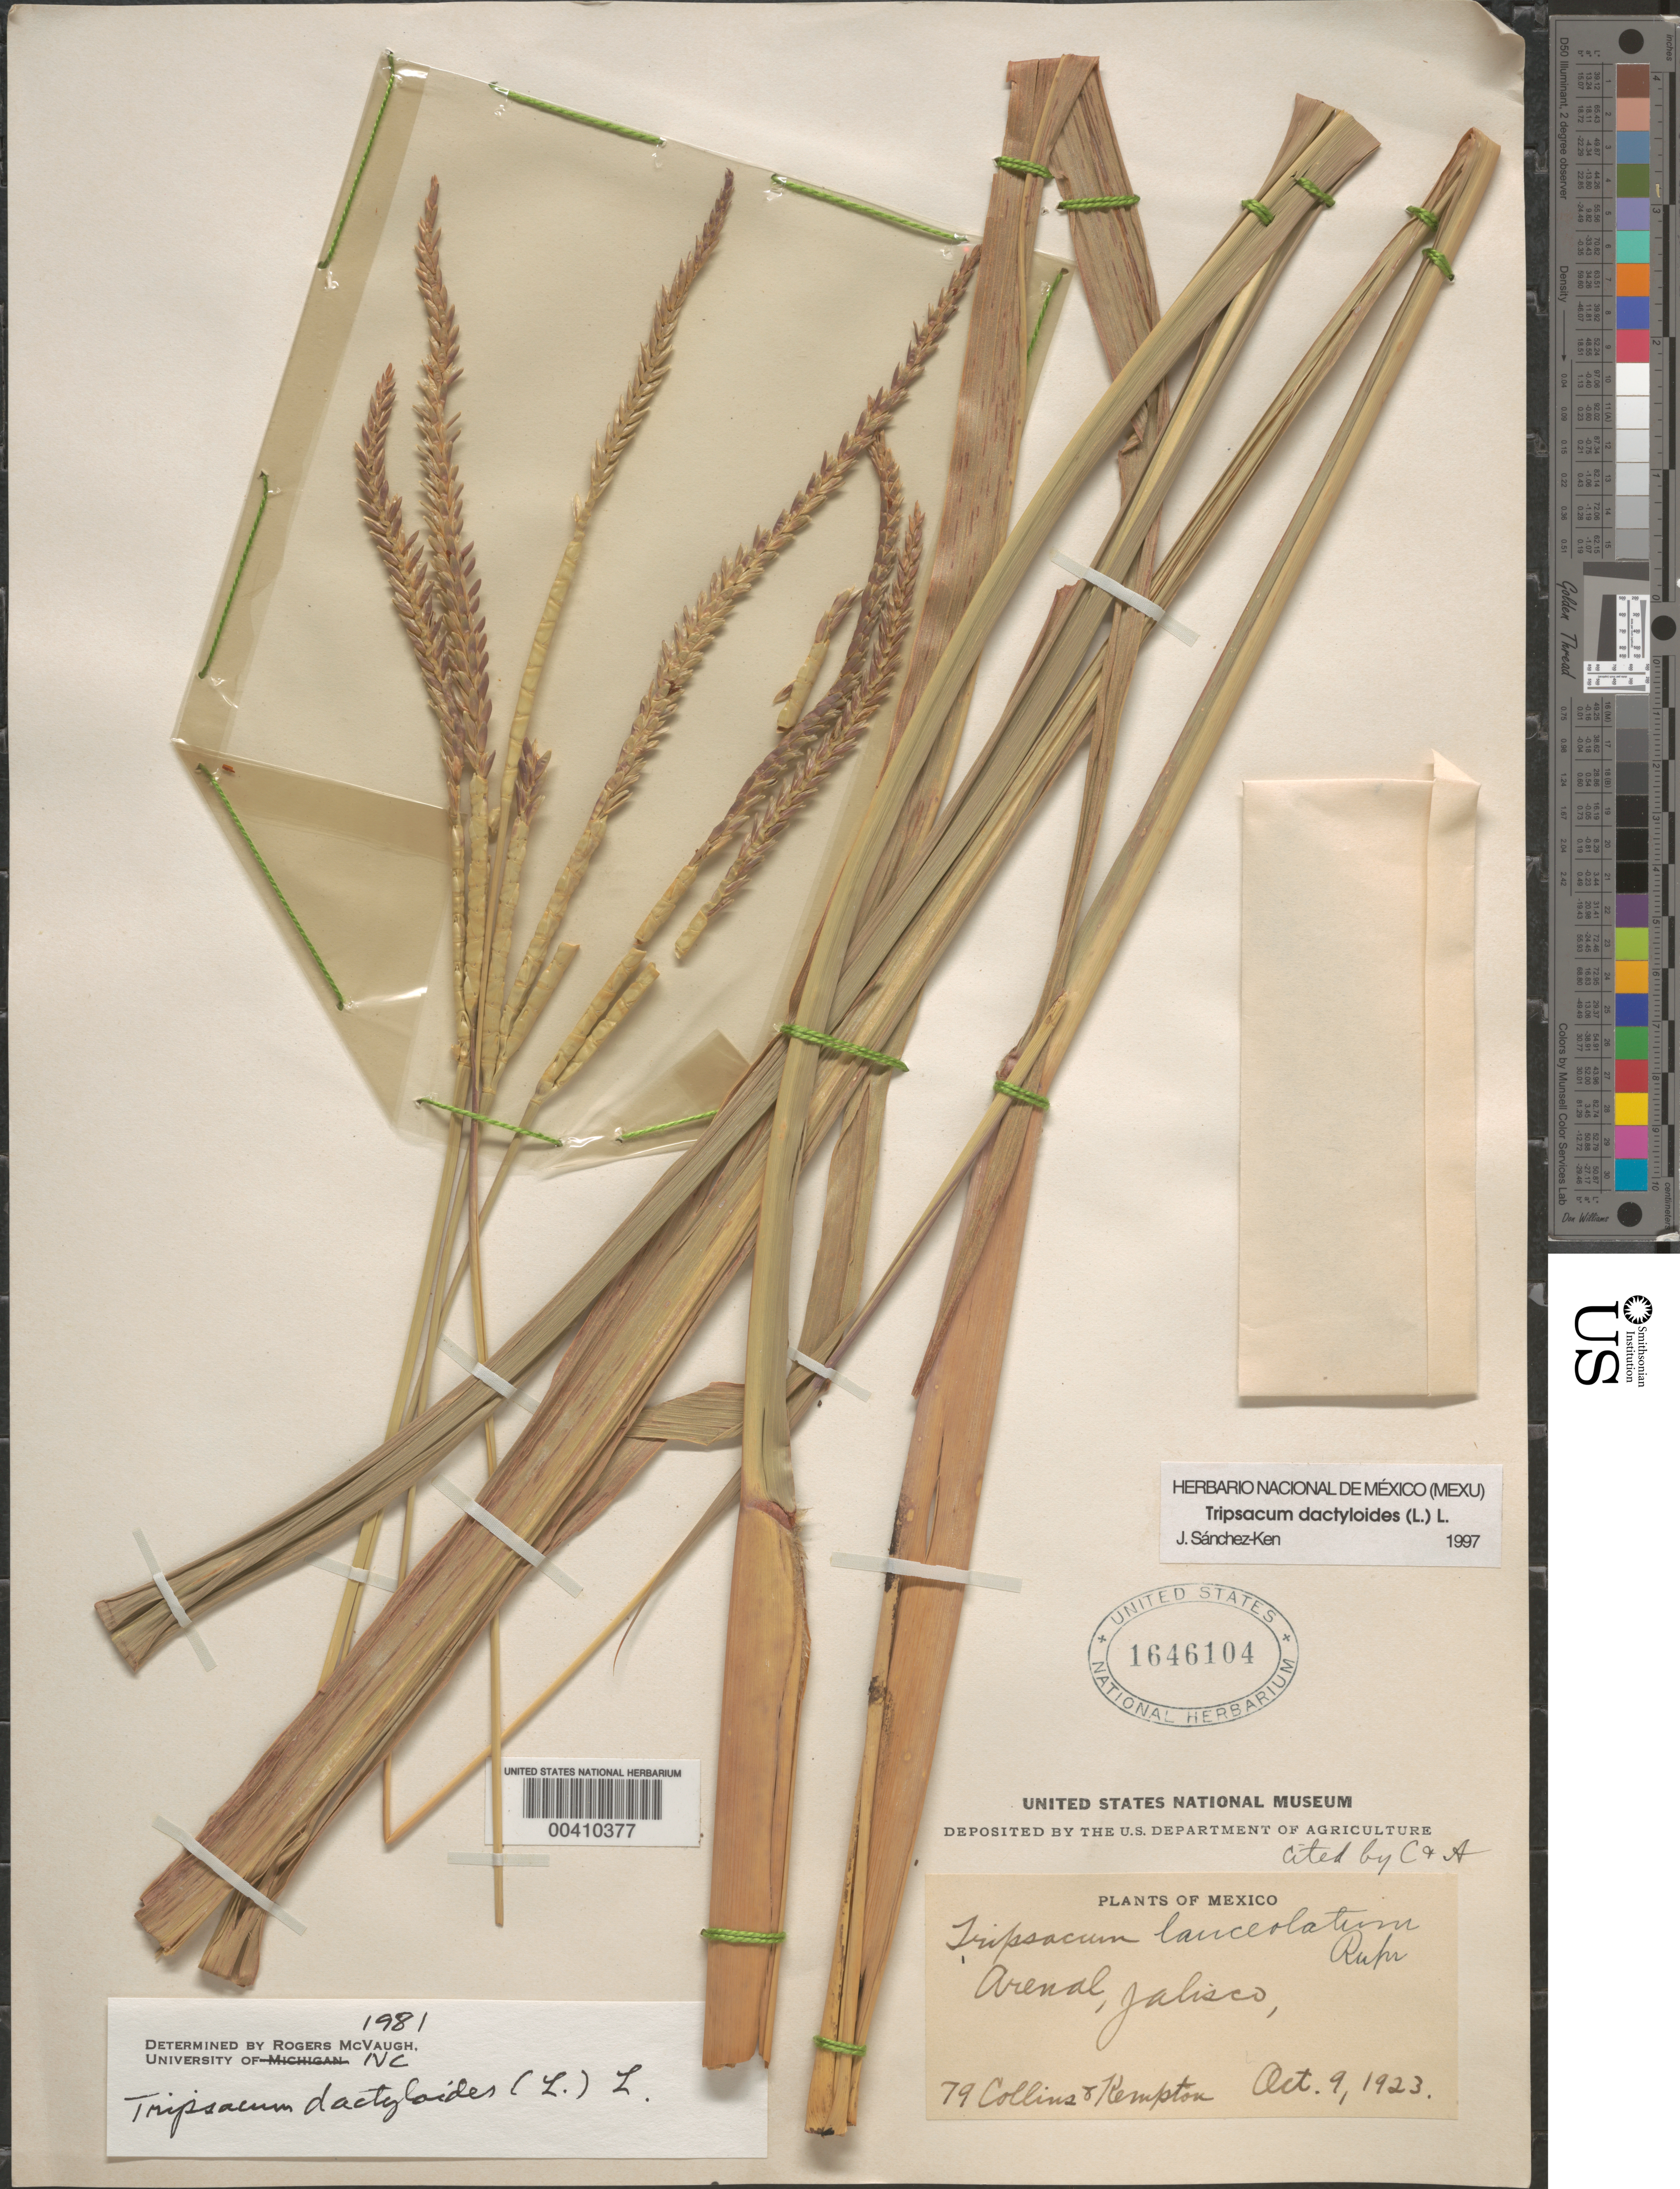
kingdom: Plantae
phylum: Tracheophyta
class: Liliopsida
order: Poales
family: Poaceae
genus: Tripsacum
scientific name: Tripsacum dactyloides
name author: (L.) L.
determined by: McVaugh, R.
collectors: -. Collins & Kempton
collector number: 79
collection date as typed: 9 Oct 1923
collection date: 1923-10-09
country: Mexico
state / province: Jalisco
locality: Arenal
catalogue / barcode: US 1646104